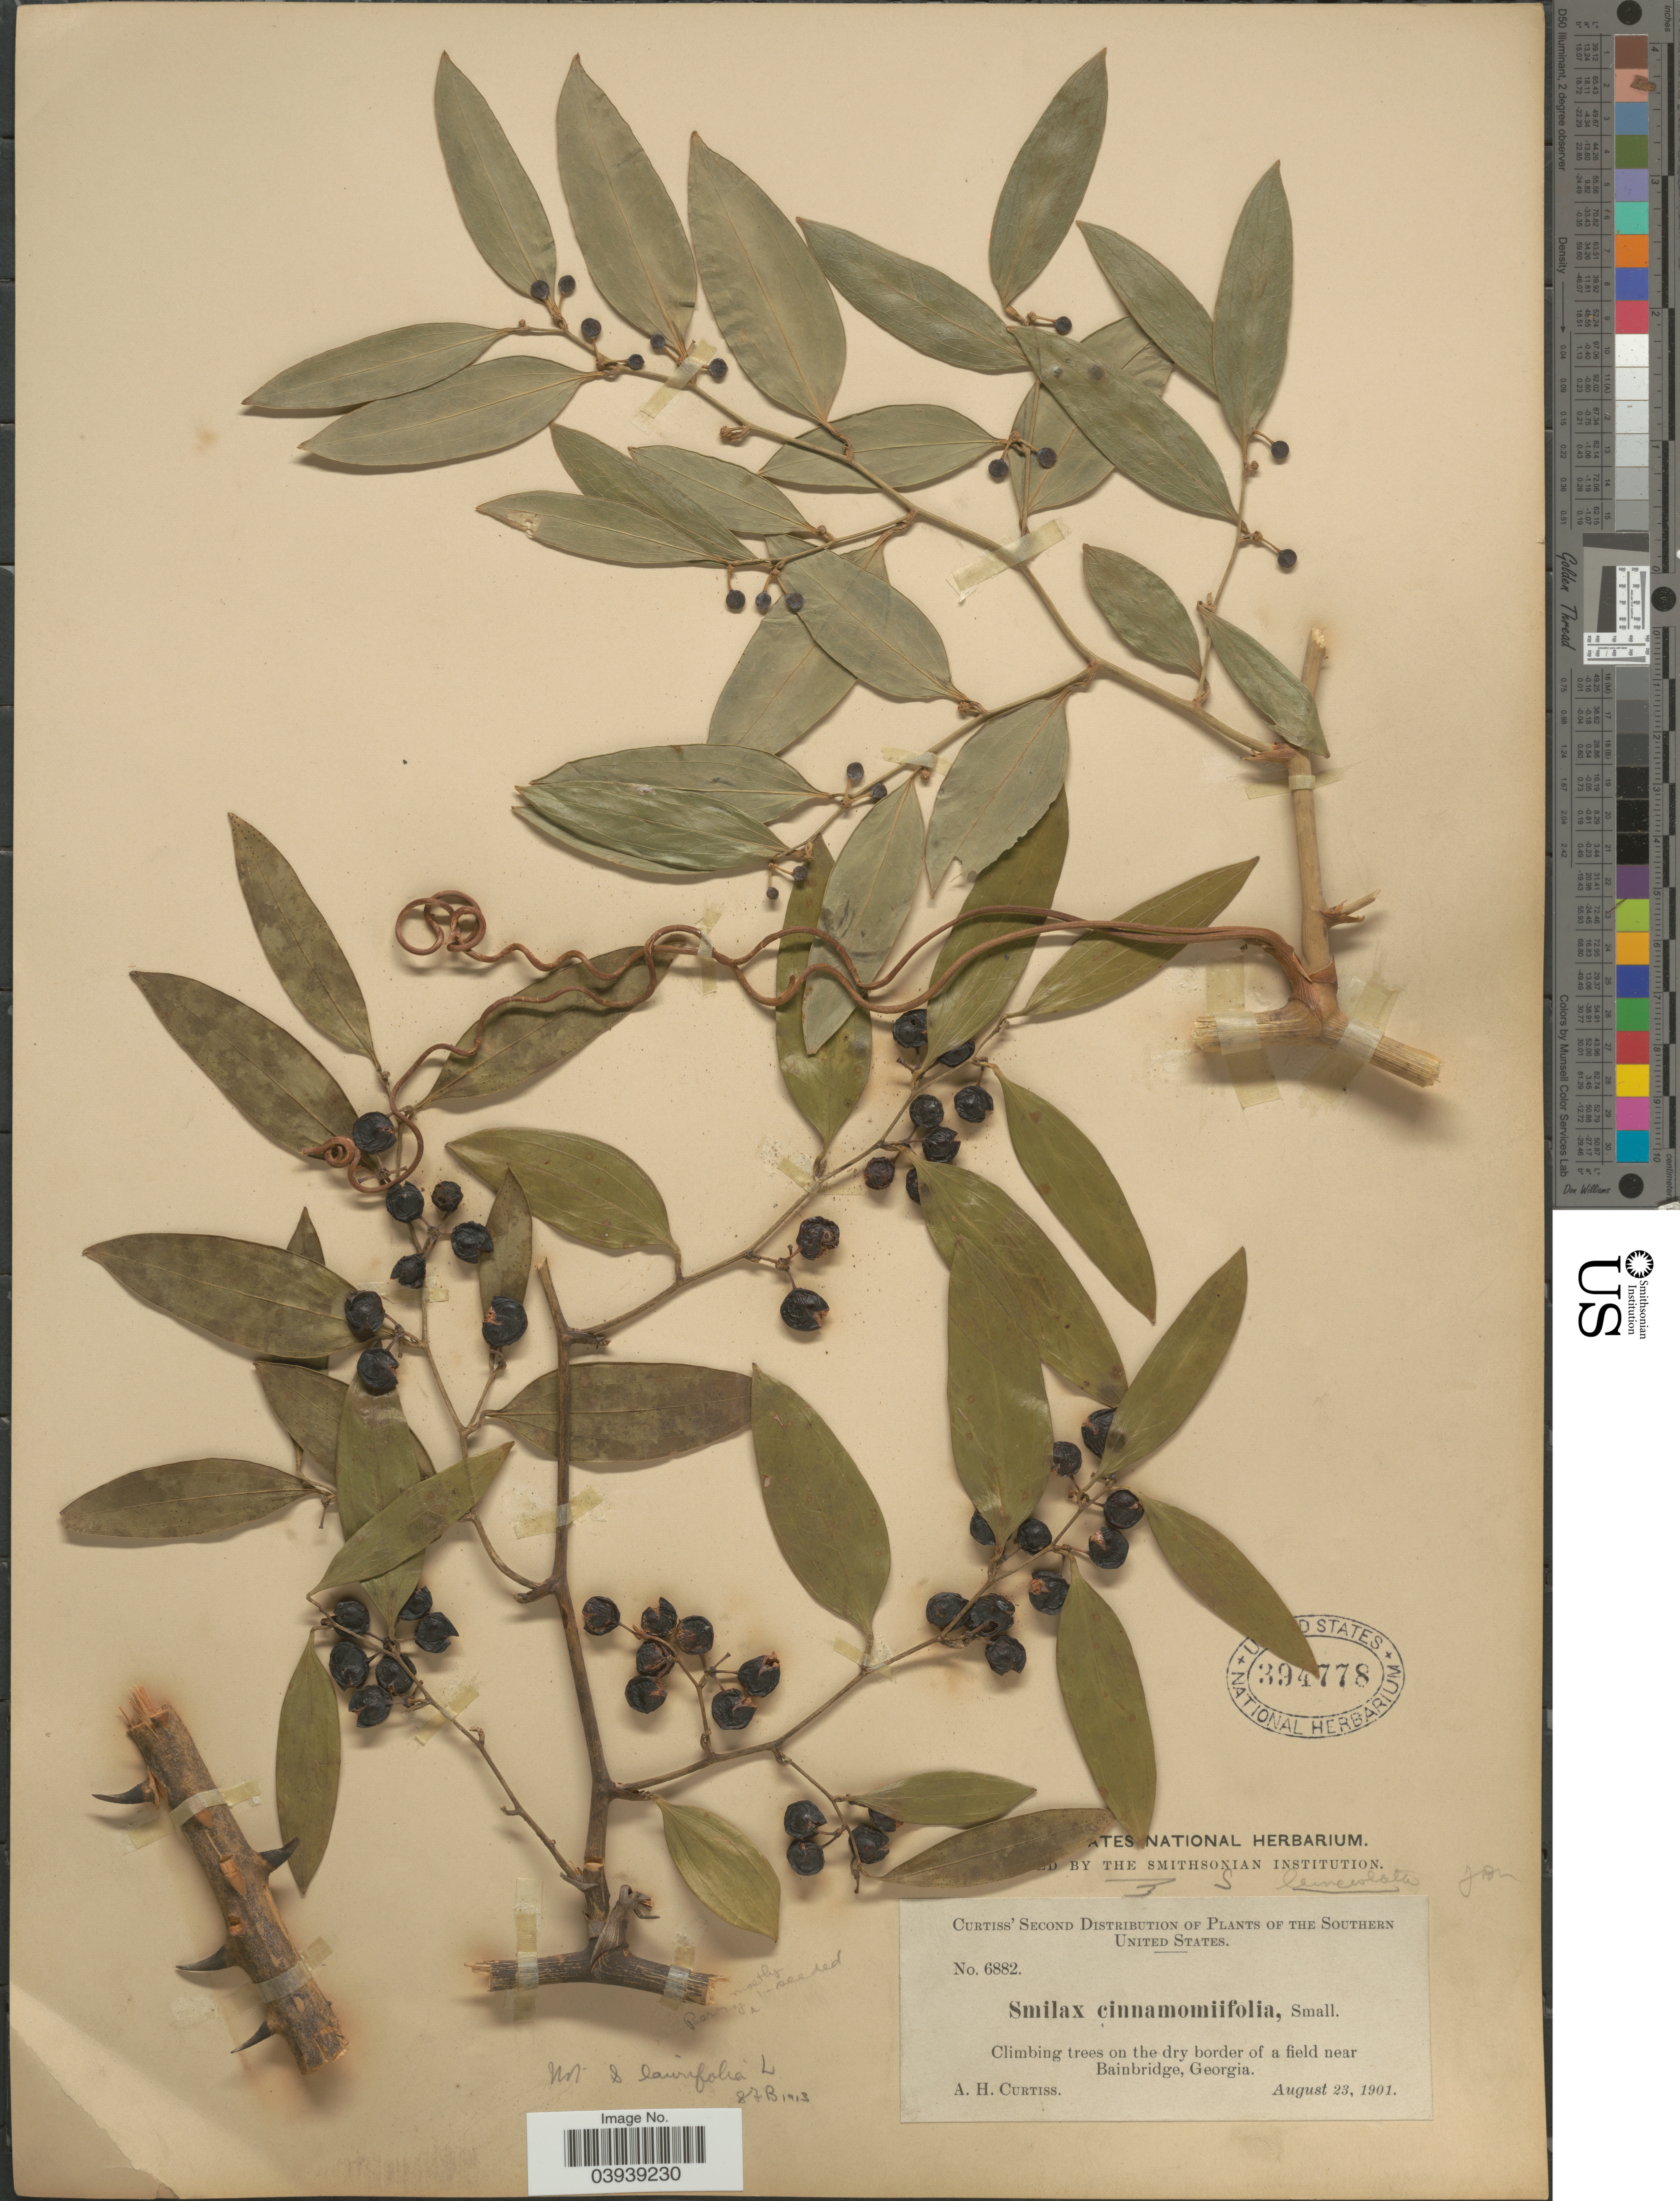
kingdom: Plantae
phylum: Tracheophyta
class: Liliopsida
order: Liliales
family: Smilacaceae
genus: Smilax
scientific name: Smilax smallii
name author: Morong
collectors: A. H. Curtiss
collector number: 6882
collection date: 1901-08-23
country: United States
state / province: Georgia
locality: Southern United States. Climbing trees on the dry border of a field near Bainbridge.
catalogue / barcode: US 394778